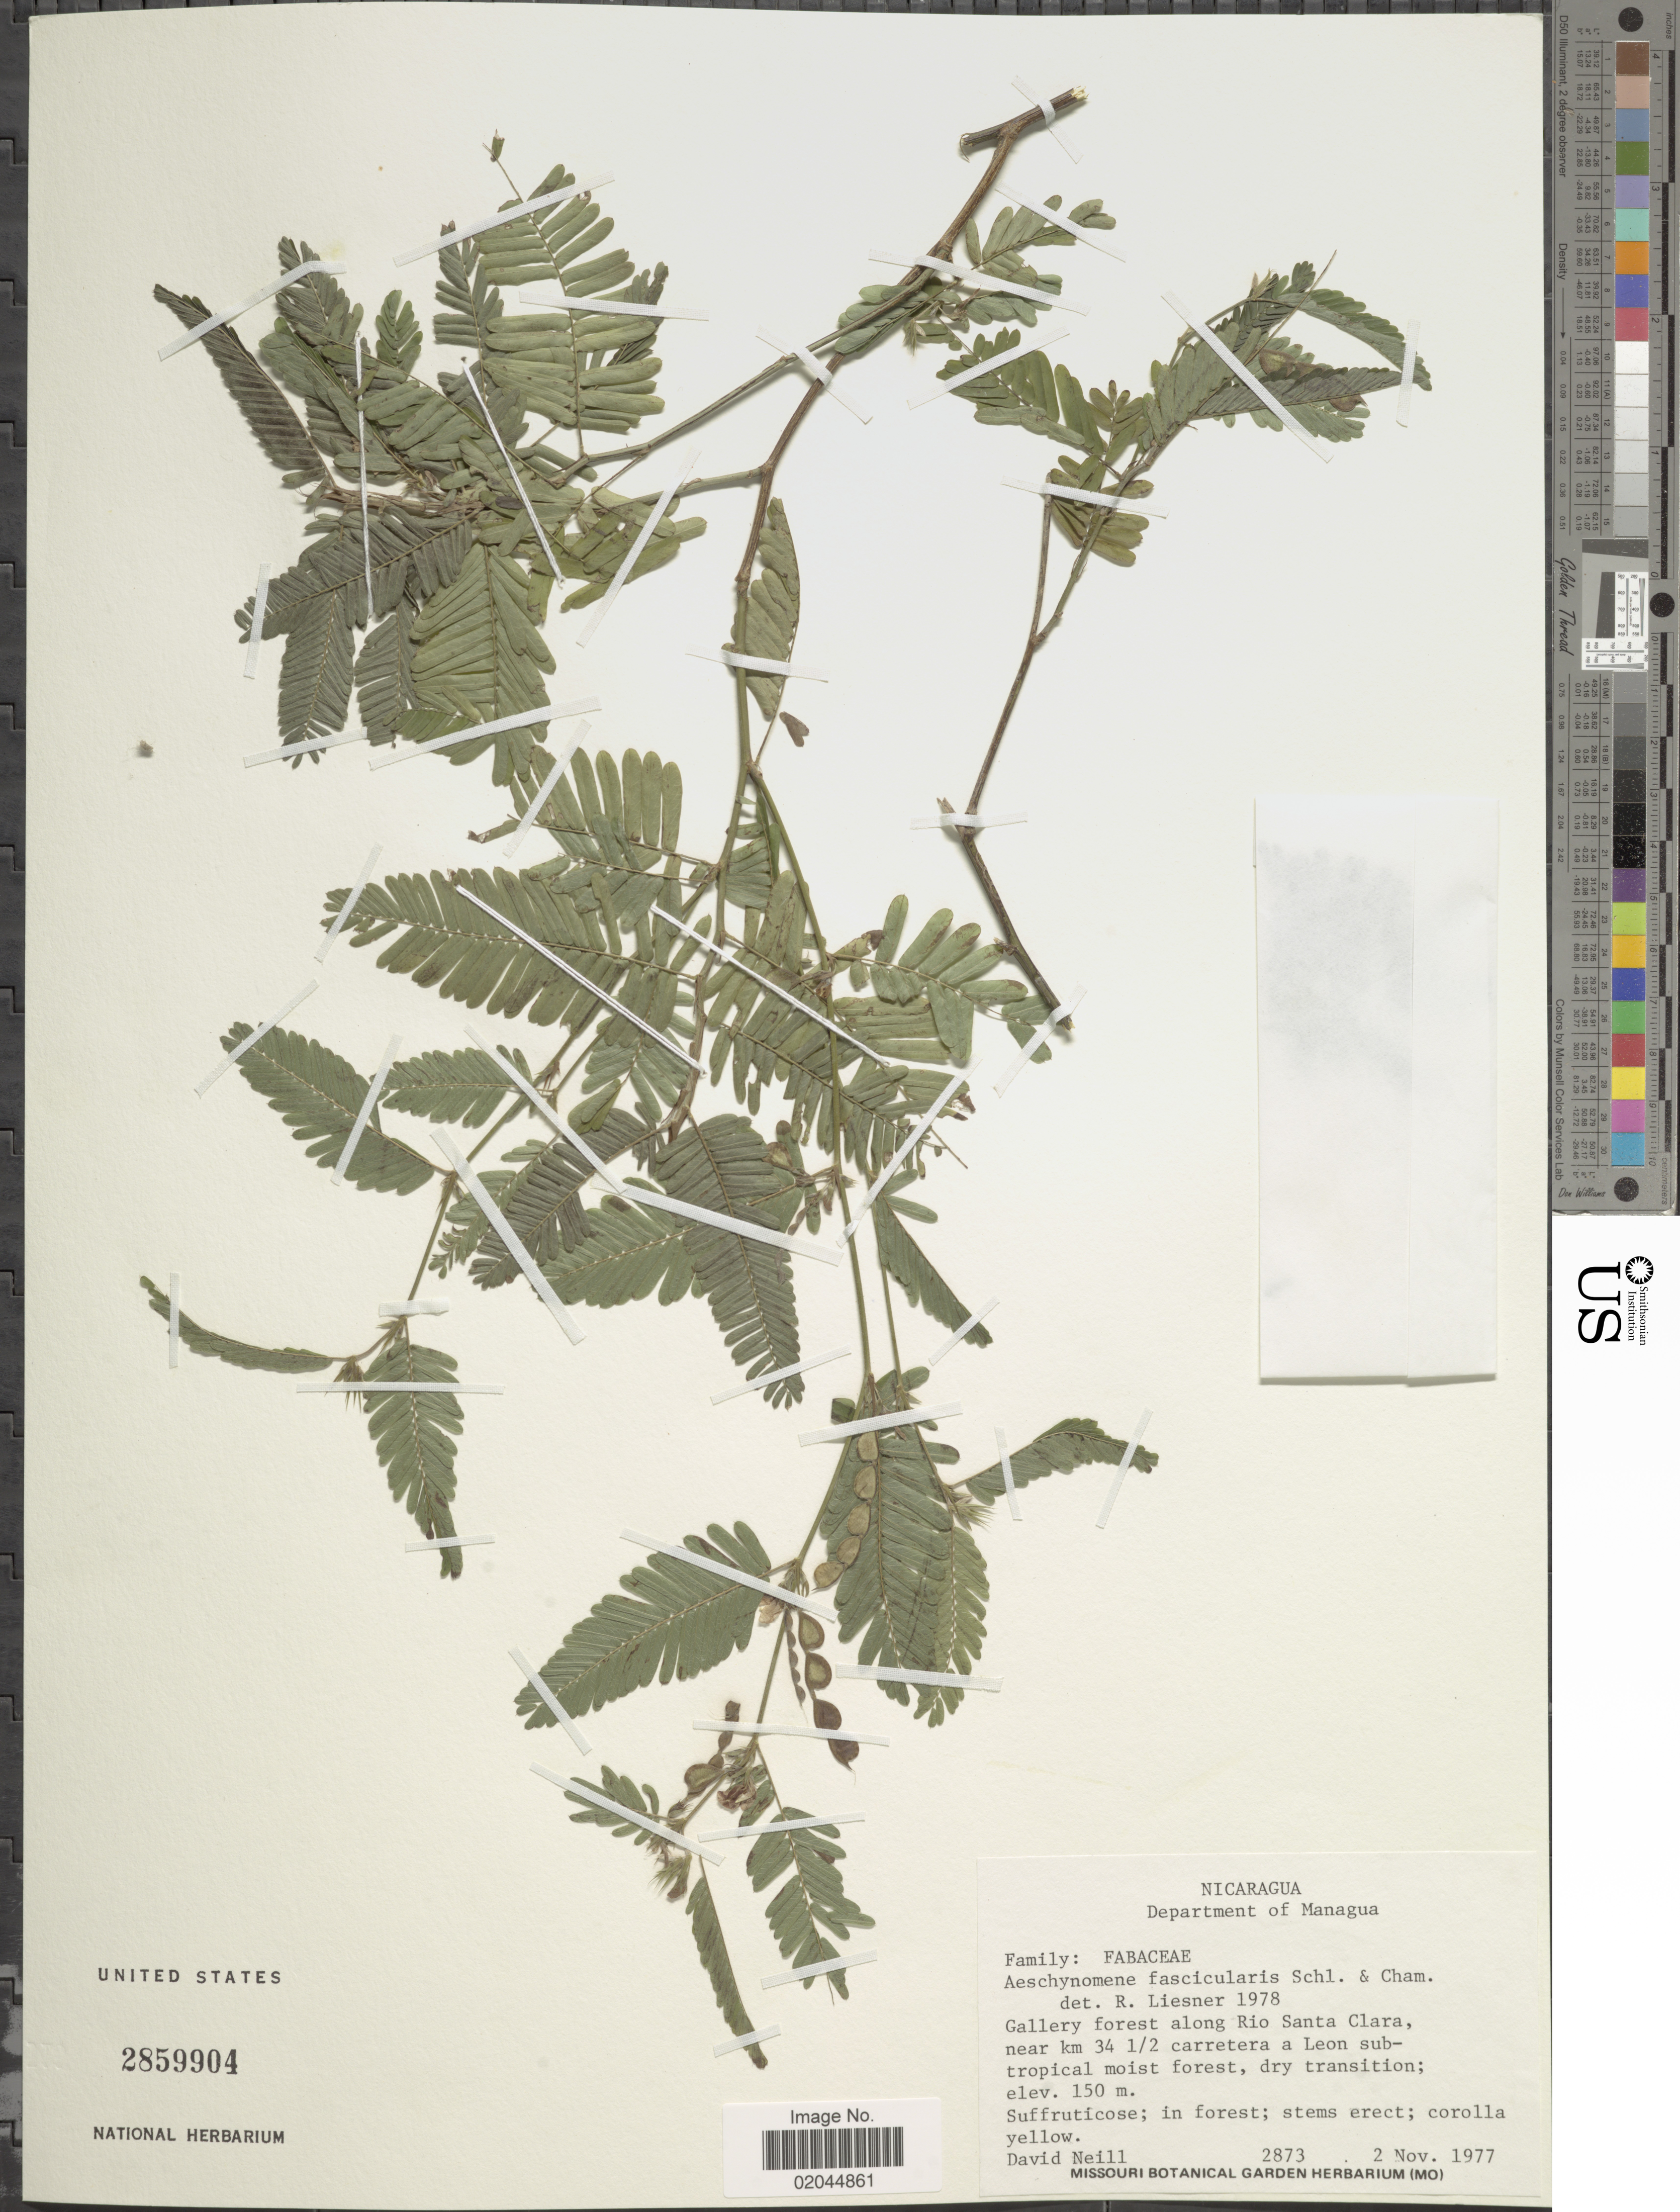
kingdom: Plantae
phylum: Tracheophyta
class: Magnoliopsida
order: Fabales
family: Fabaceae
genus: Aeschynomene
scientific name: Aeschynomene fascicularis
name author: Schltdl. & Cham.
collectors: D. A. Neill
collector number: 2873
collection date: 1977-11-02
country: Nicaragua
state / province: Managua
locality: Department of Managua, Gallery forest along Rio Santa Clara, near km 34 ½ carretera a Leon subtropical moist forest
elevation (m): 150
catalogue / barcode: US 2859904